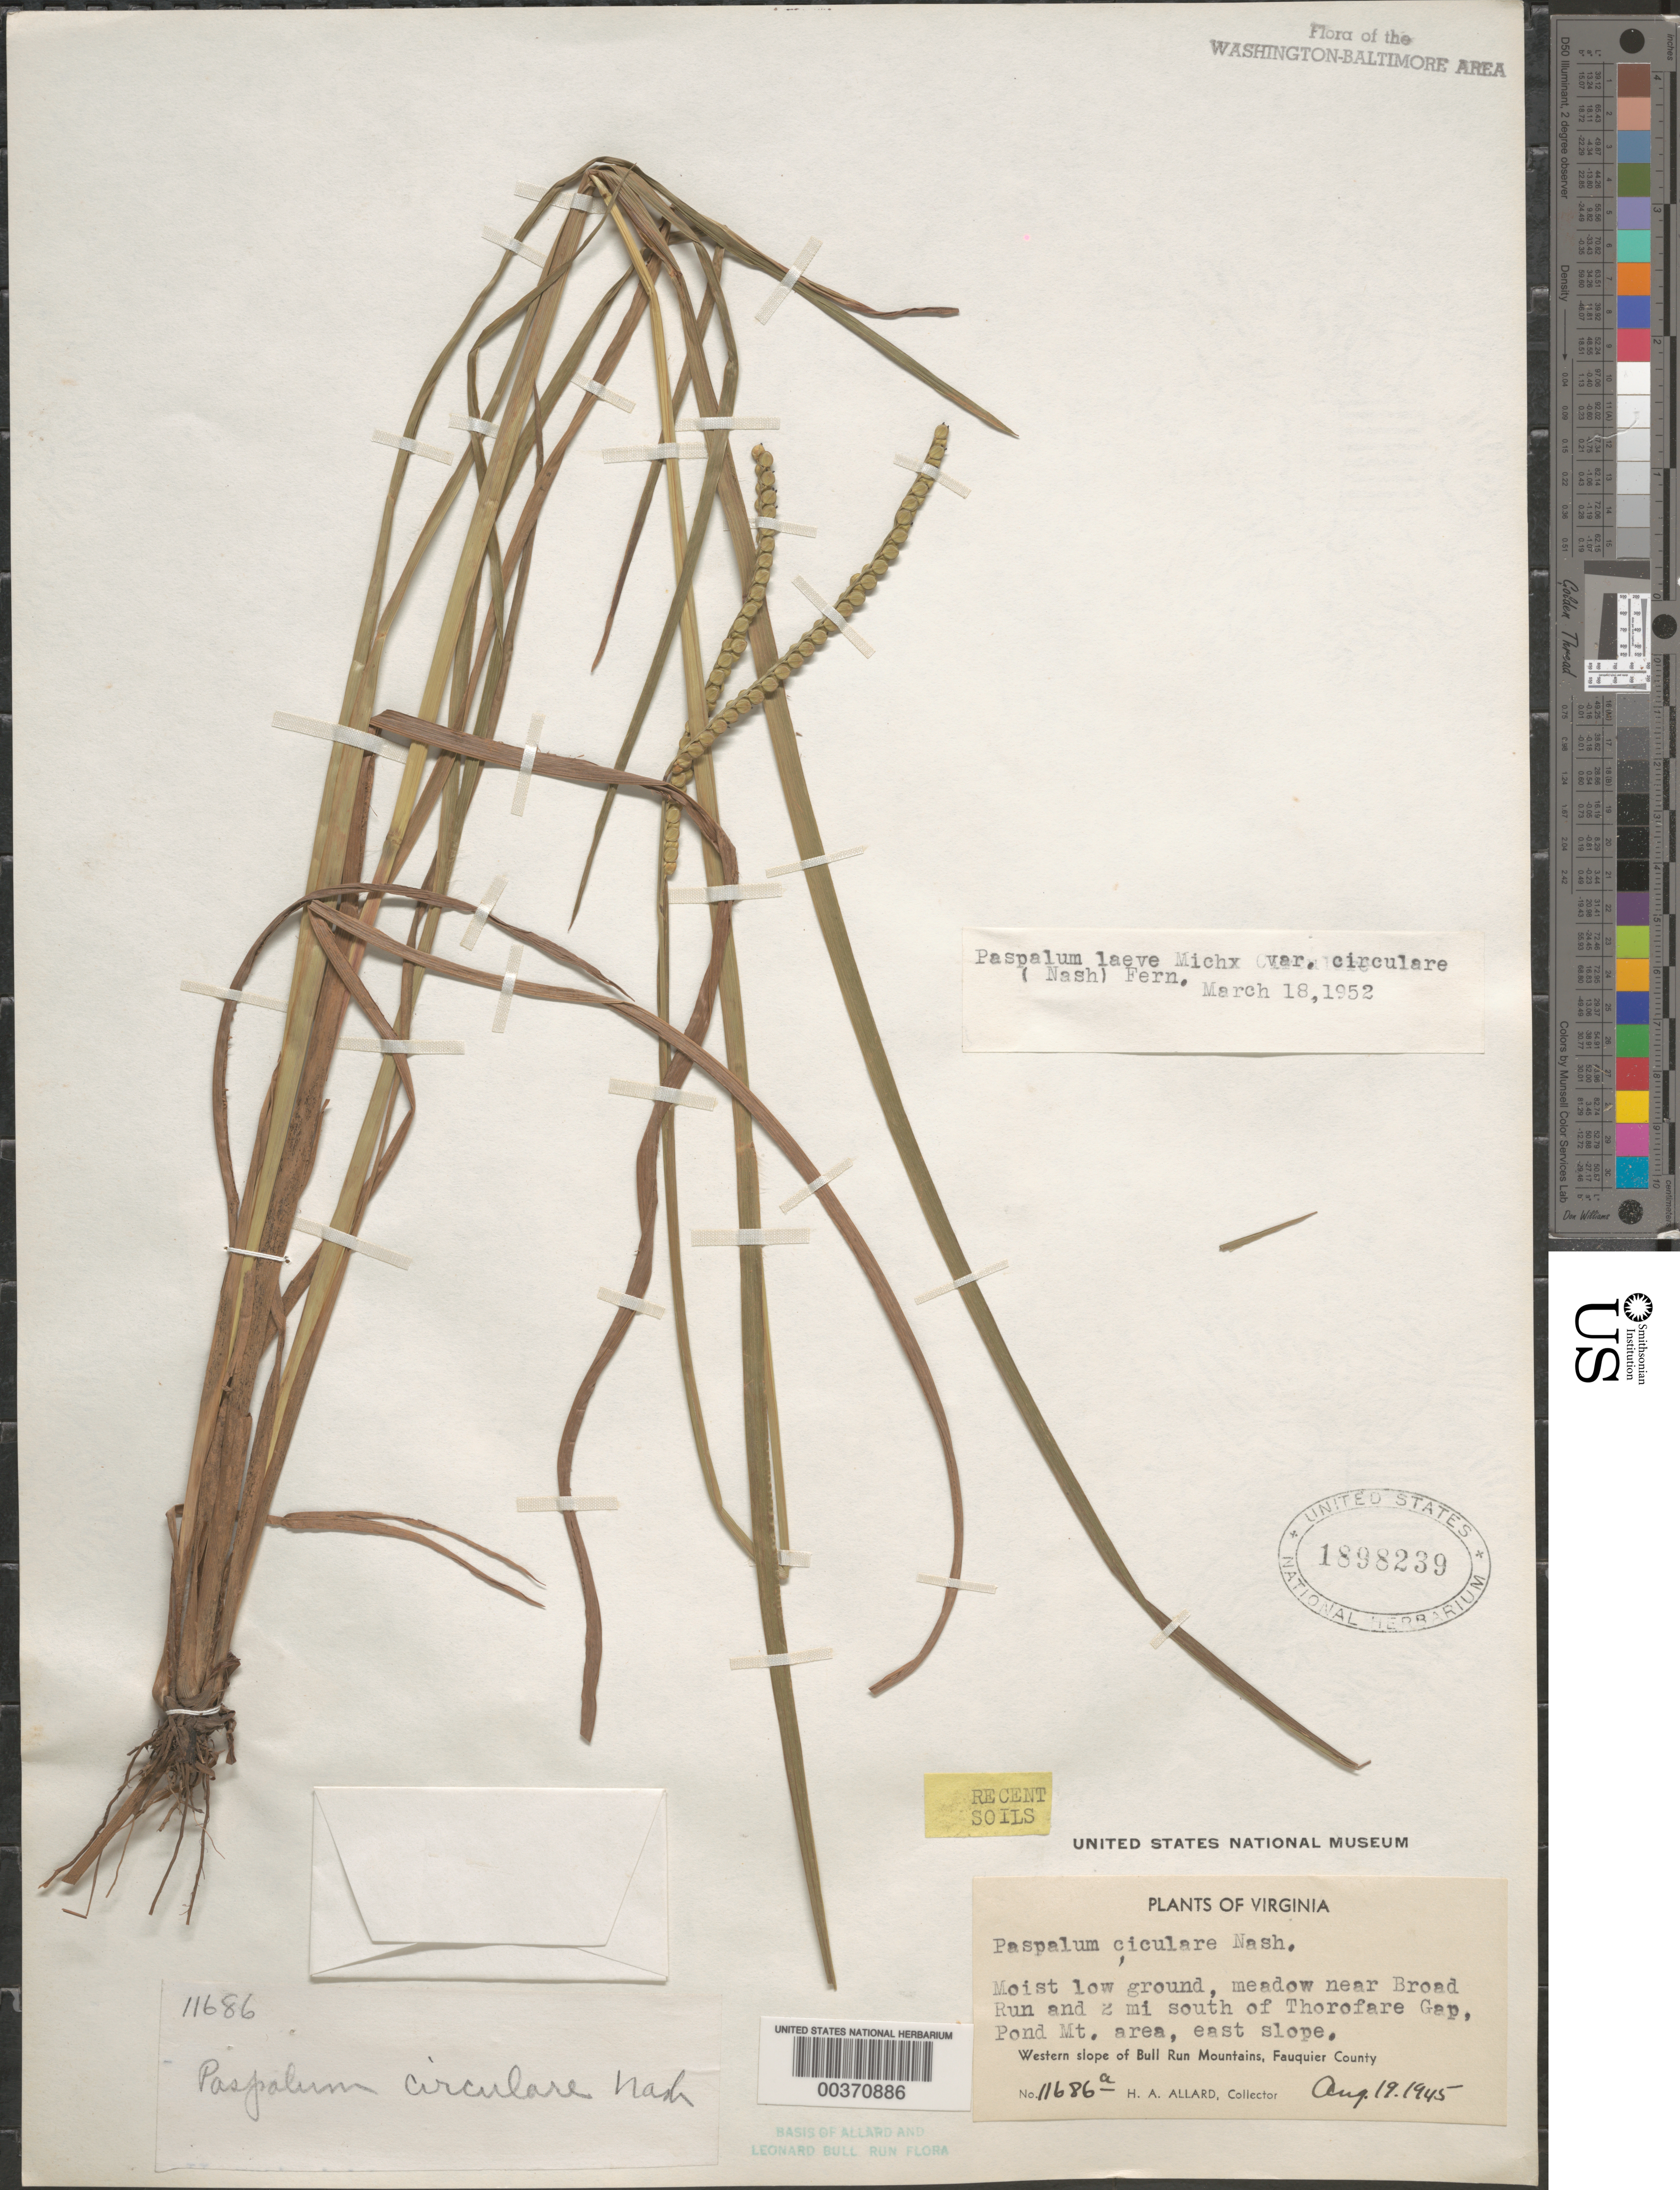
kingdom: Plantae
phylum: Tracheophyta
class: Liliopsida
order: Poales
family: Poaceae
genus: Paspalum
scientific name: Paspalum laeve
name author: Michx.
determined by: Chase, [M.] Agnes, (US)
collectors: H. A. Allard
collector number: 11686A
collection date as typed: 19 Aug 1945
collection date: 1945-08-19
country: United States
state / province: Virginia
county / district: Fauquier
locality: Broad Run, south of Thorofare Gap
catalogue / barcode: US 1898239